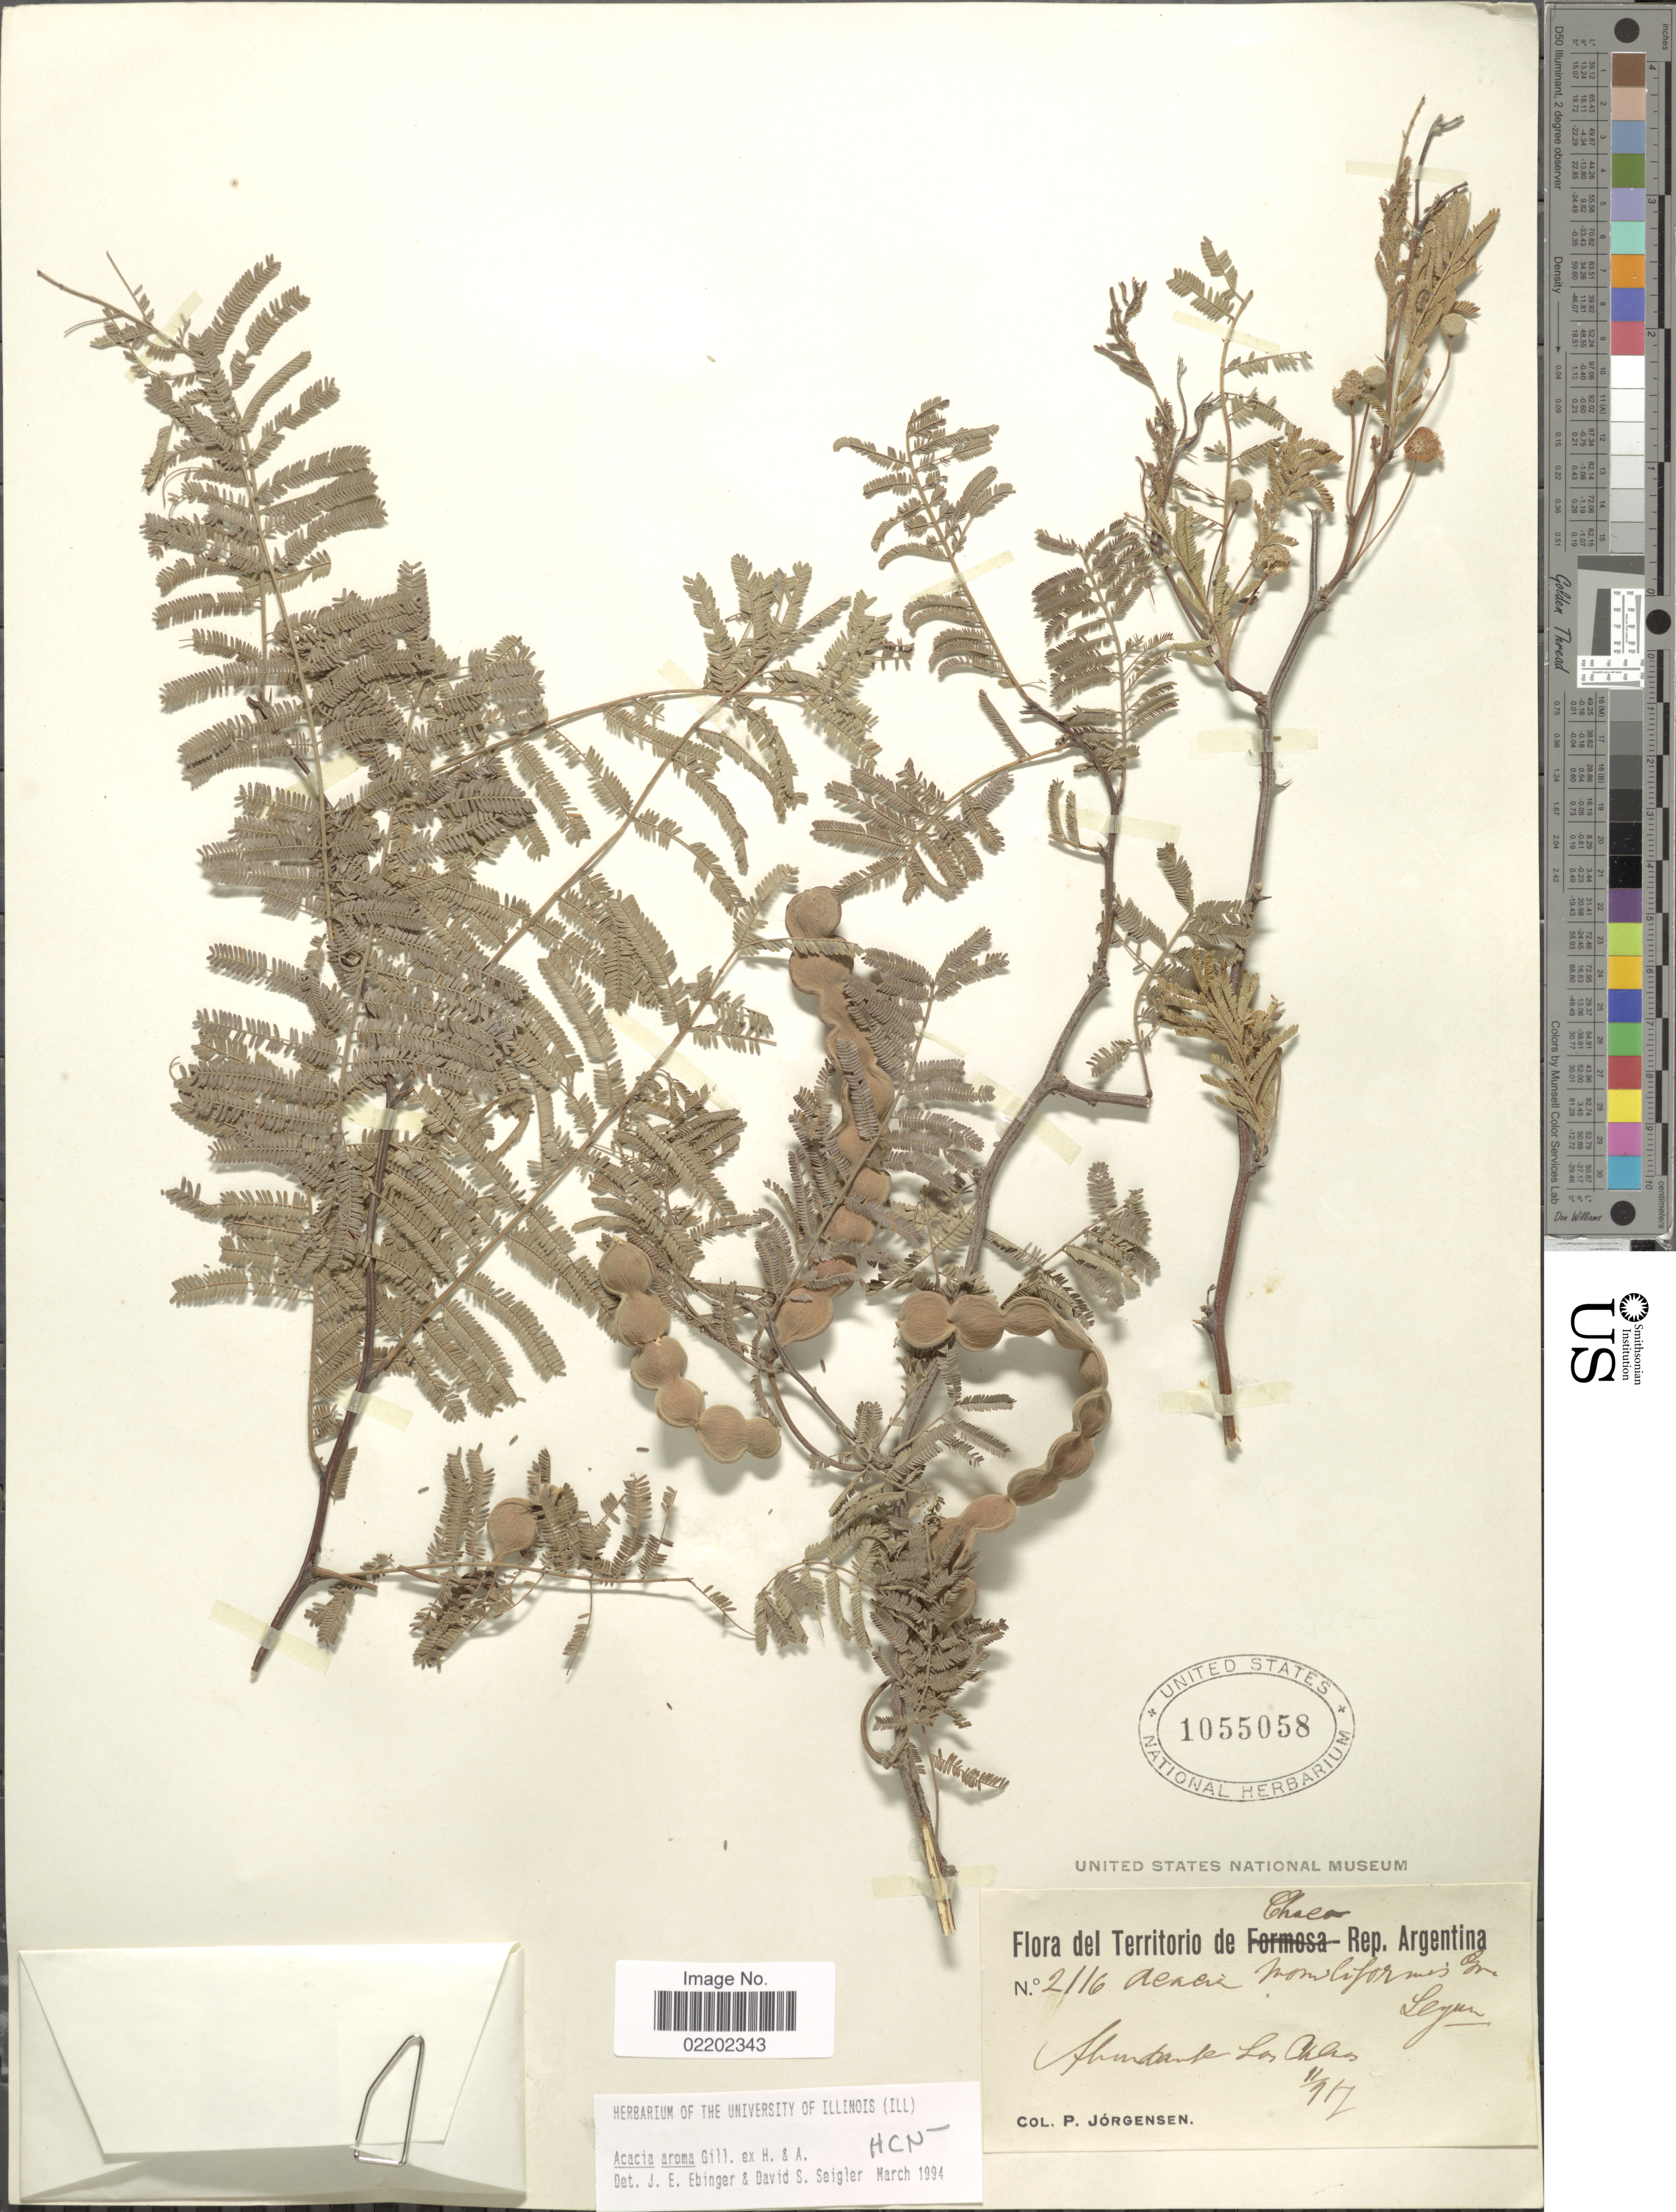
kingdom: Plantae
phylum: Tracheophyta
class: Magnoliopsida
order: Fabales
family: Fabaceae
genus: Vachellia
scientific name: Vachellia aroma var. aroma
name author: (Gillies ex Hook. & Arn.) Seigler & Ebinger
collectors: P. Jörgensen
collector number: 2116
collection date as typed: Transcribed d/m/y: 11/9/17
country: Argentina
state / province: Chaco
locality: Rep. Argentina, Abundante Las Palmas.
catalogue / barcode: US 1055058